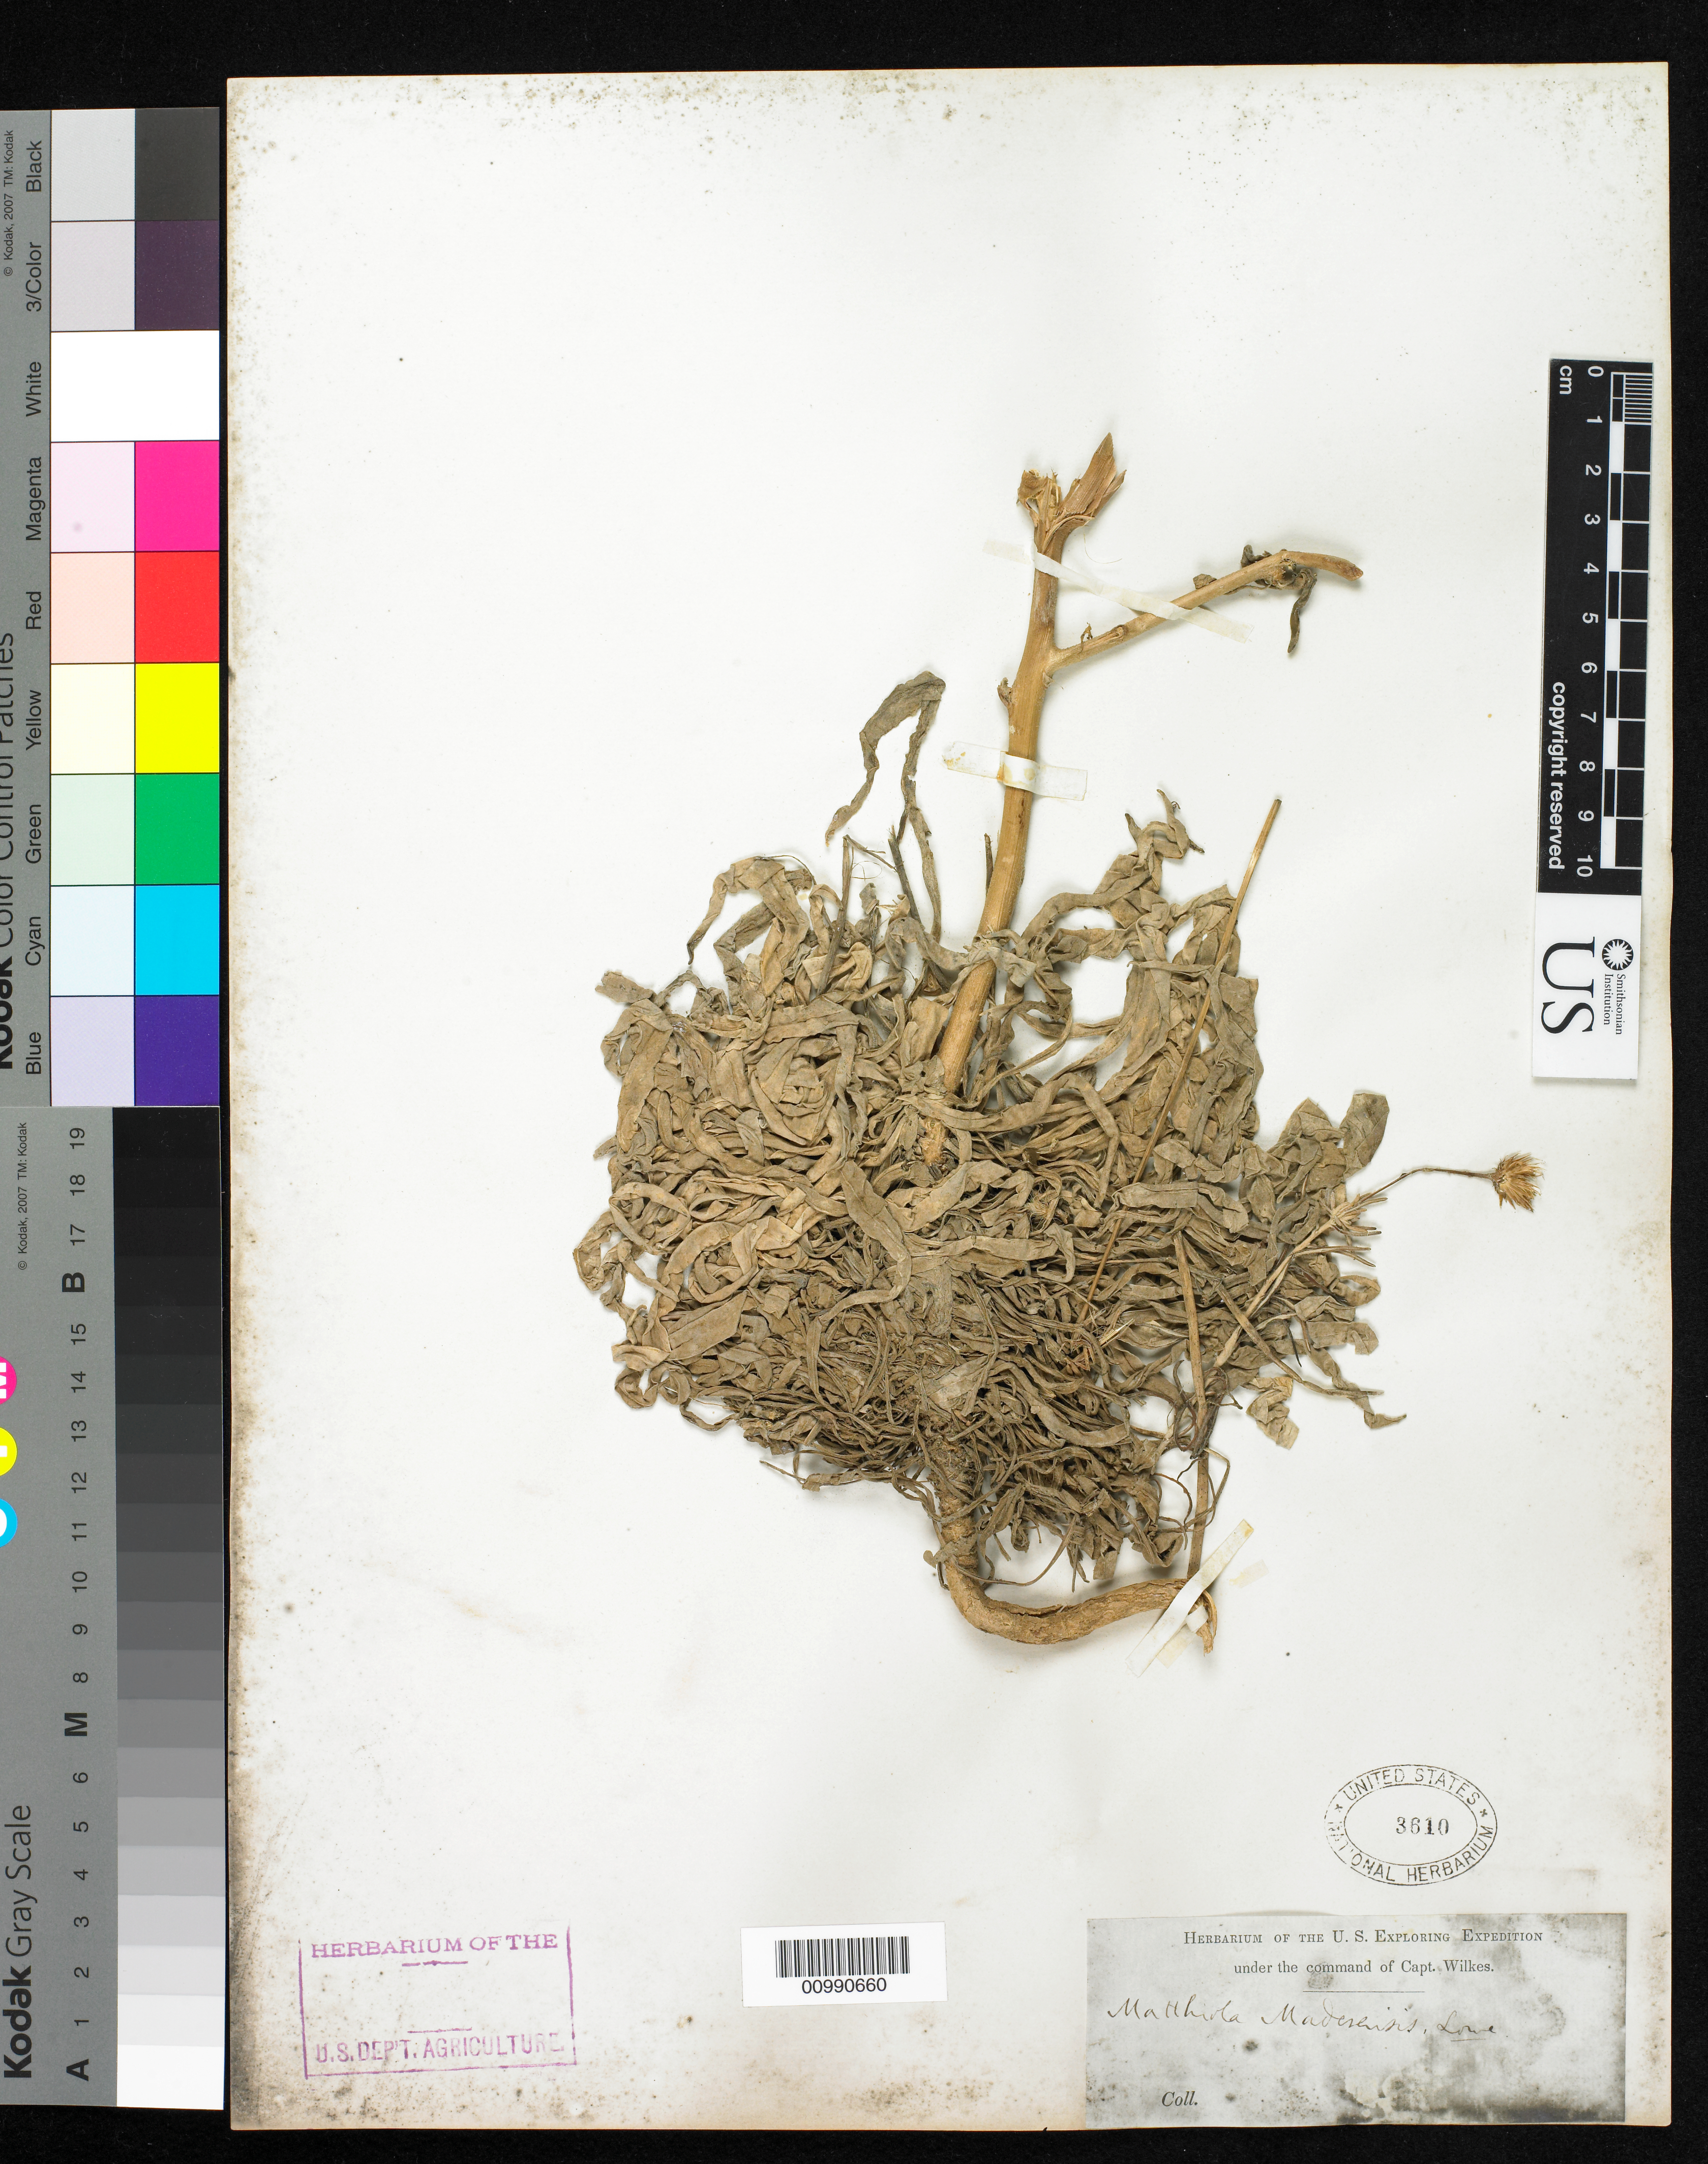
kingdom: Plantae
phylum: Tracheophyta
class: Magnoliopsida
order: Brassicales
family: Brassicaceae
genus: Matthiola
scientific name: Matthiola maderensis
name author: Lowe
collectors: Wilkes Explor. Exped.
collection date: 1838/1842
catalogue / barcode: US 3601